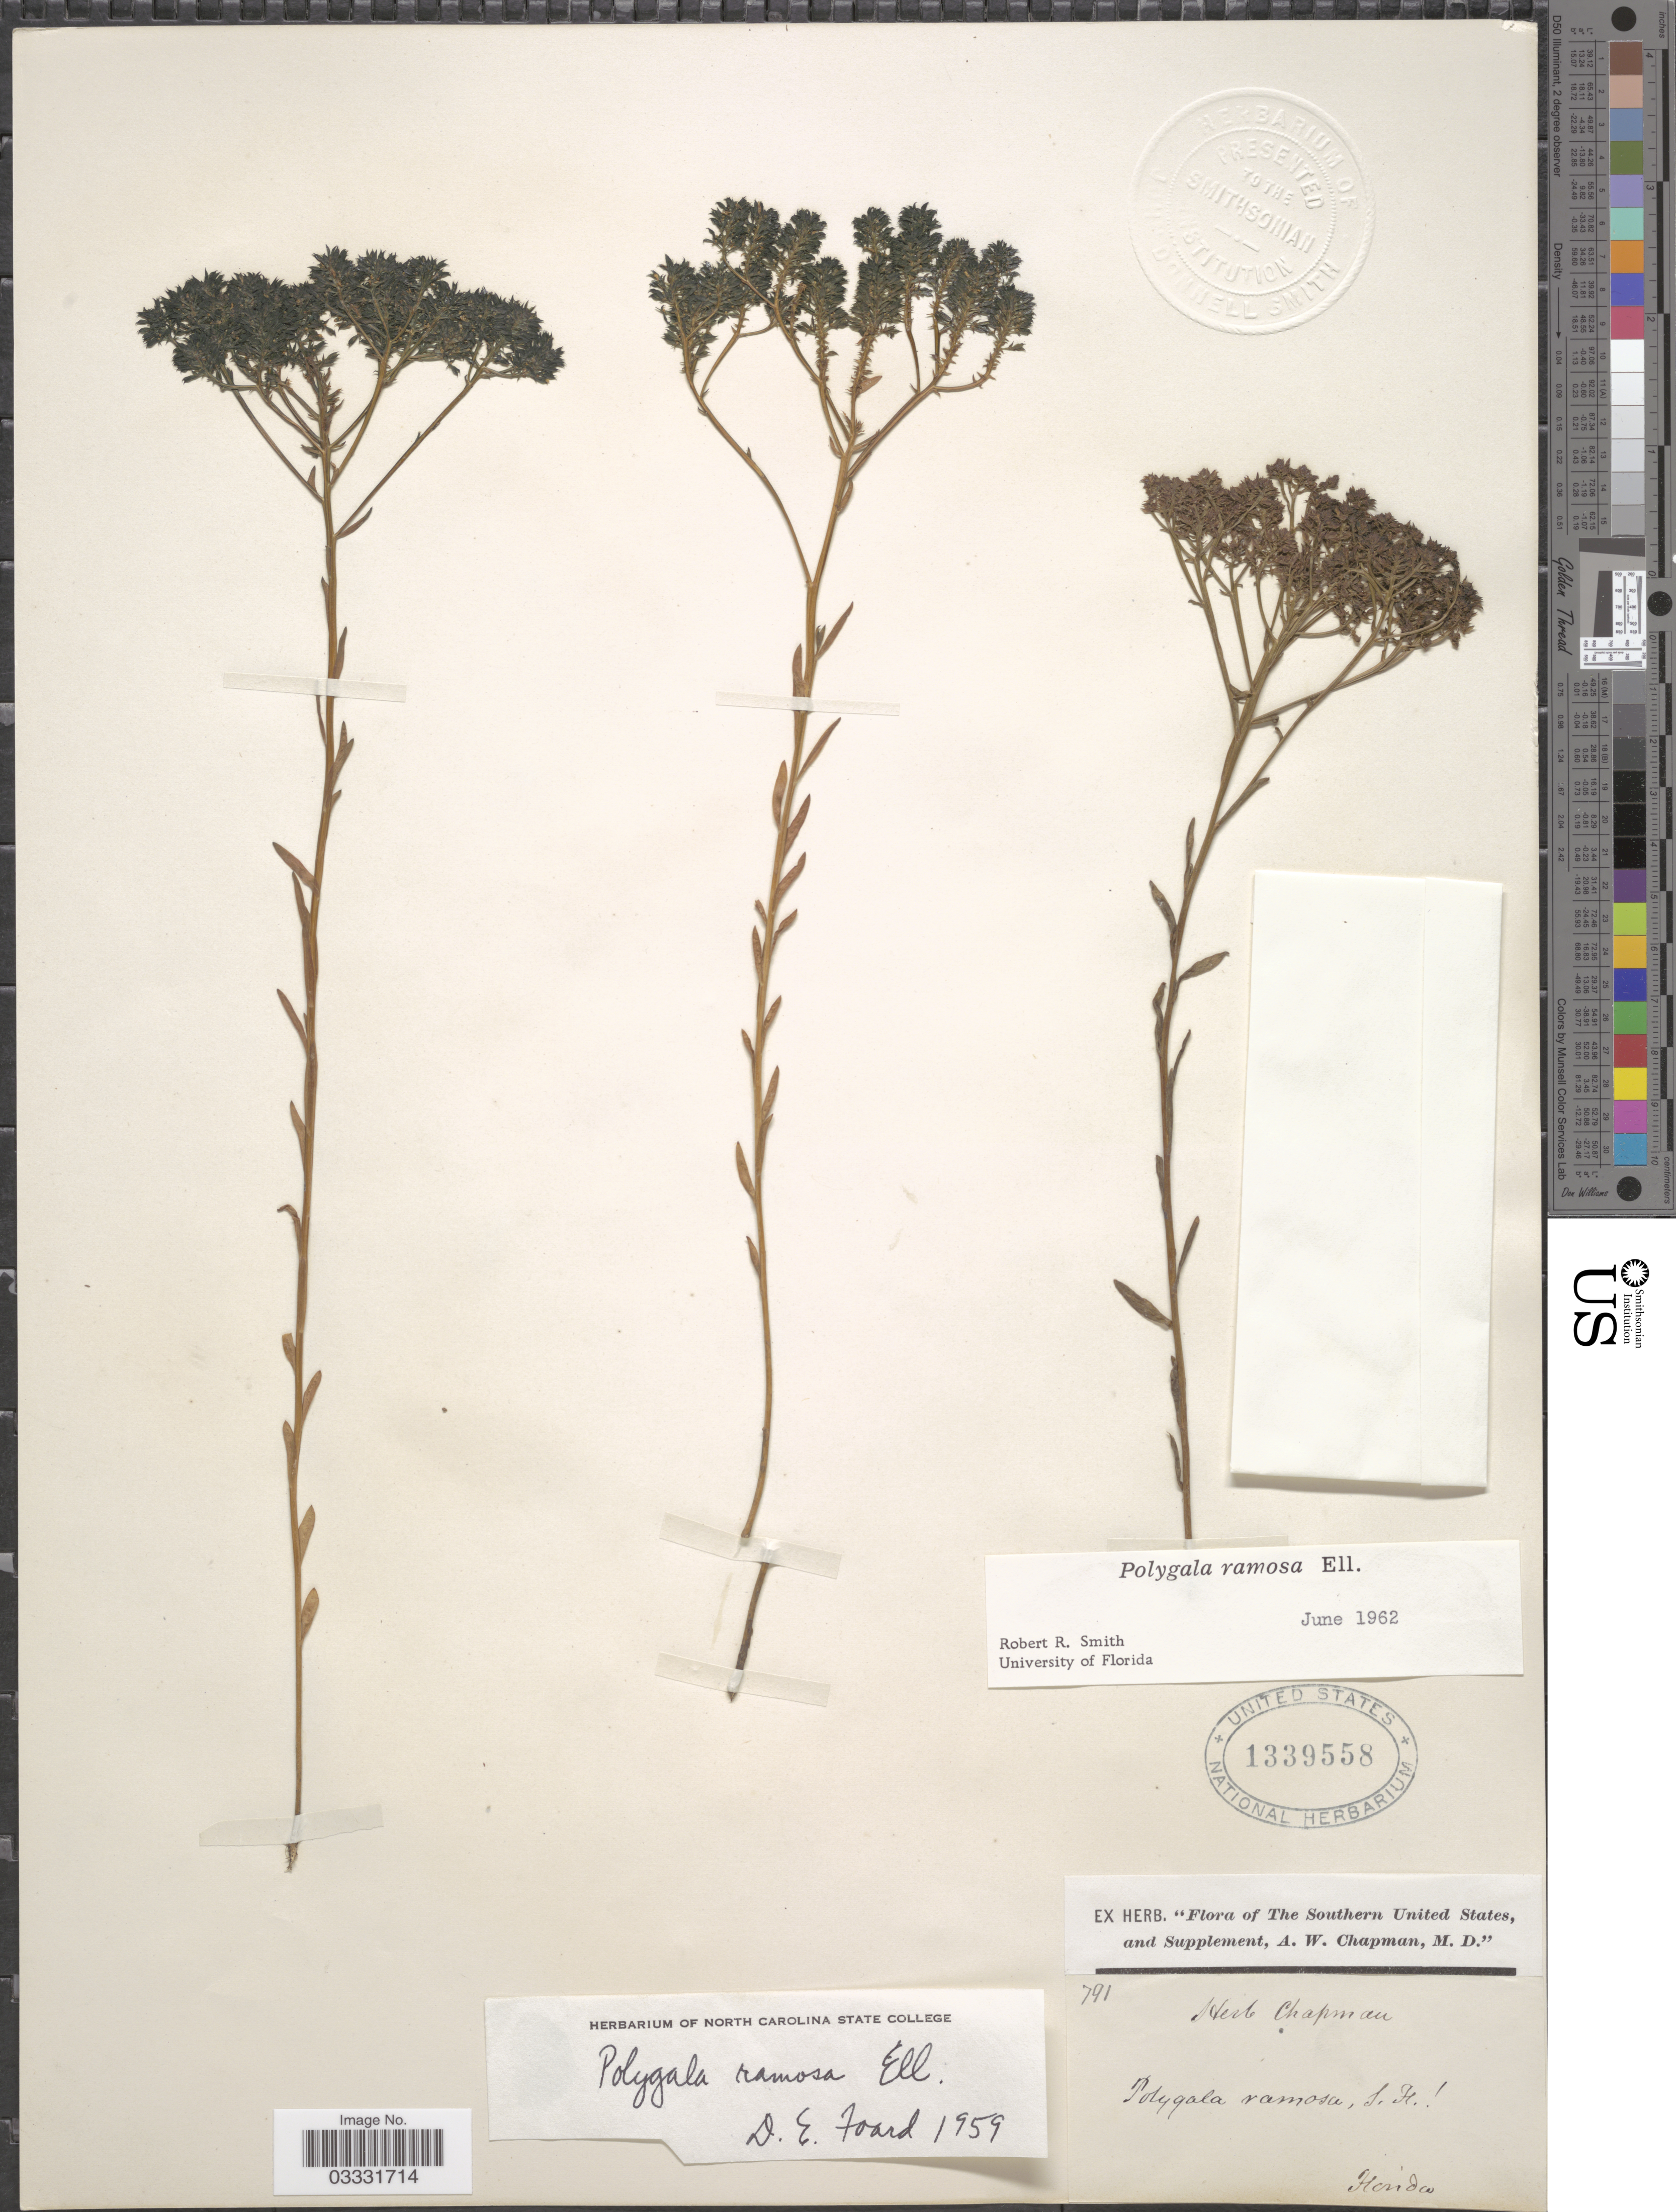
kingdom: Plantae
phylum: Tracheophyta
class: Magnoliopsida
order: Fabales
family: Polygalaceae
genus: Polygala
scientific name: Polygala ramosa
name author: Elliott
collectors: ex herb. A.W. Chapman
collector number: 791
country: United States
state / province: Florida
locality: The Southern United States.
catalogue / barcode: US 1339558